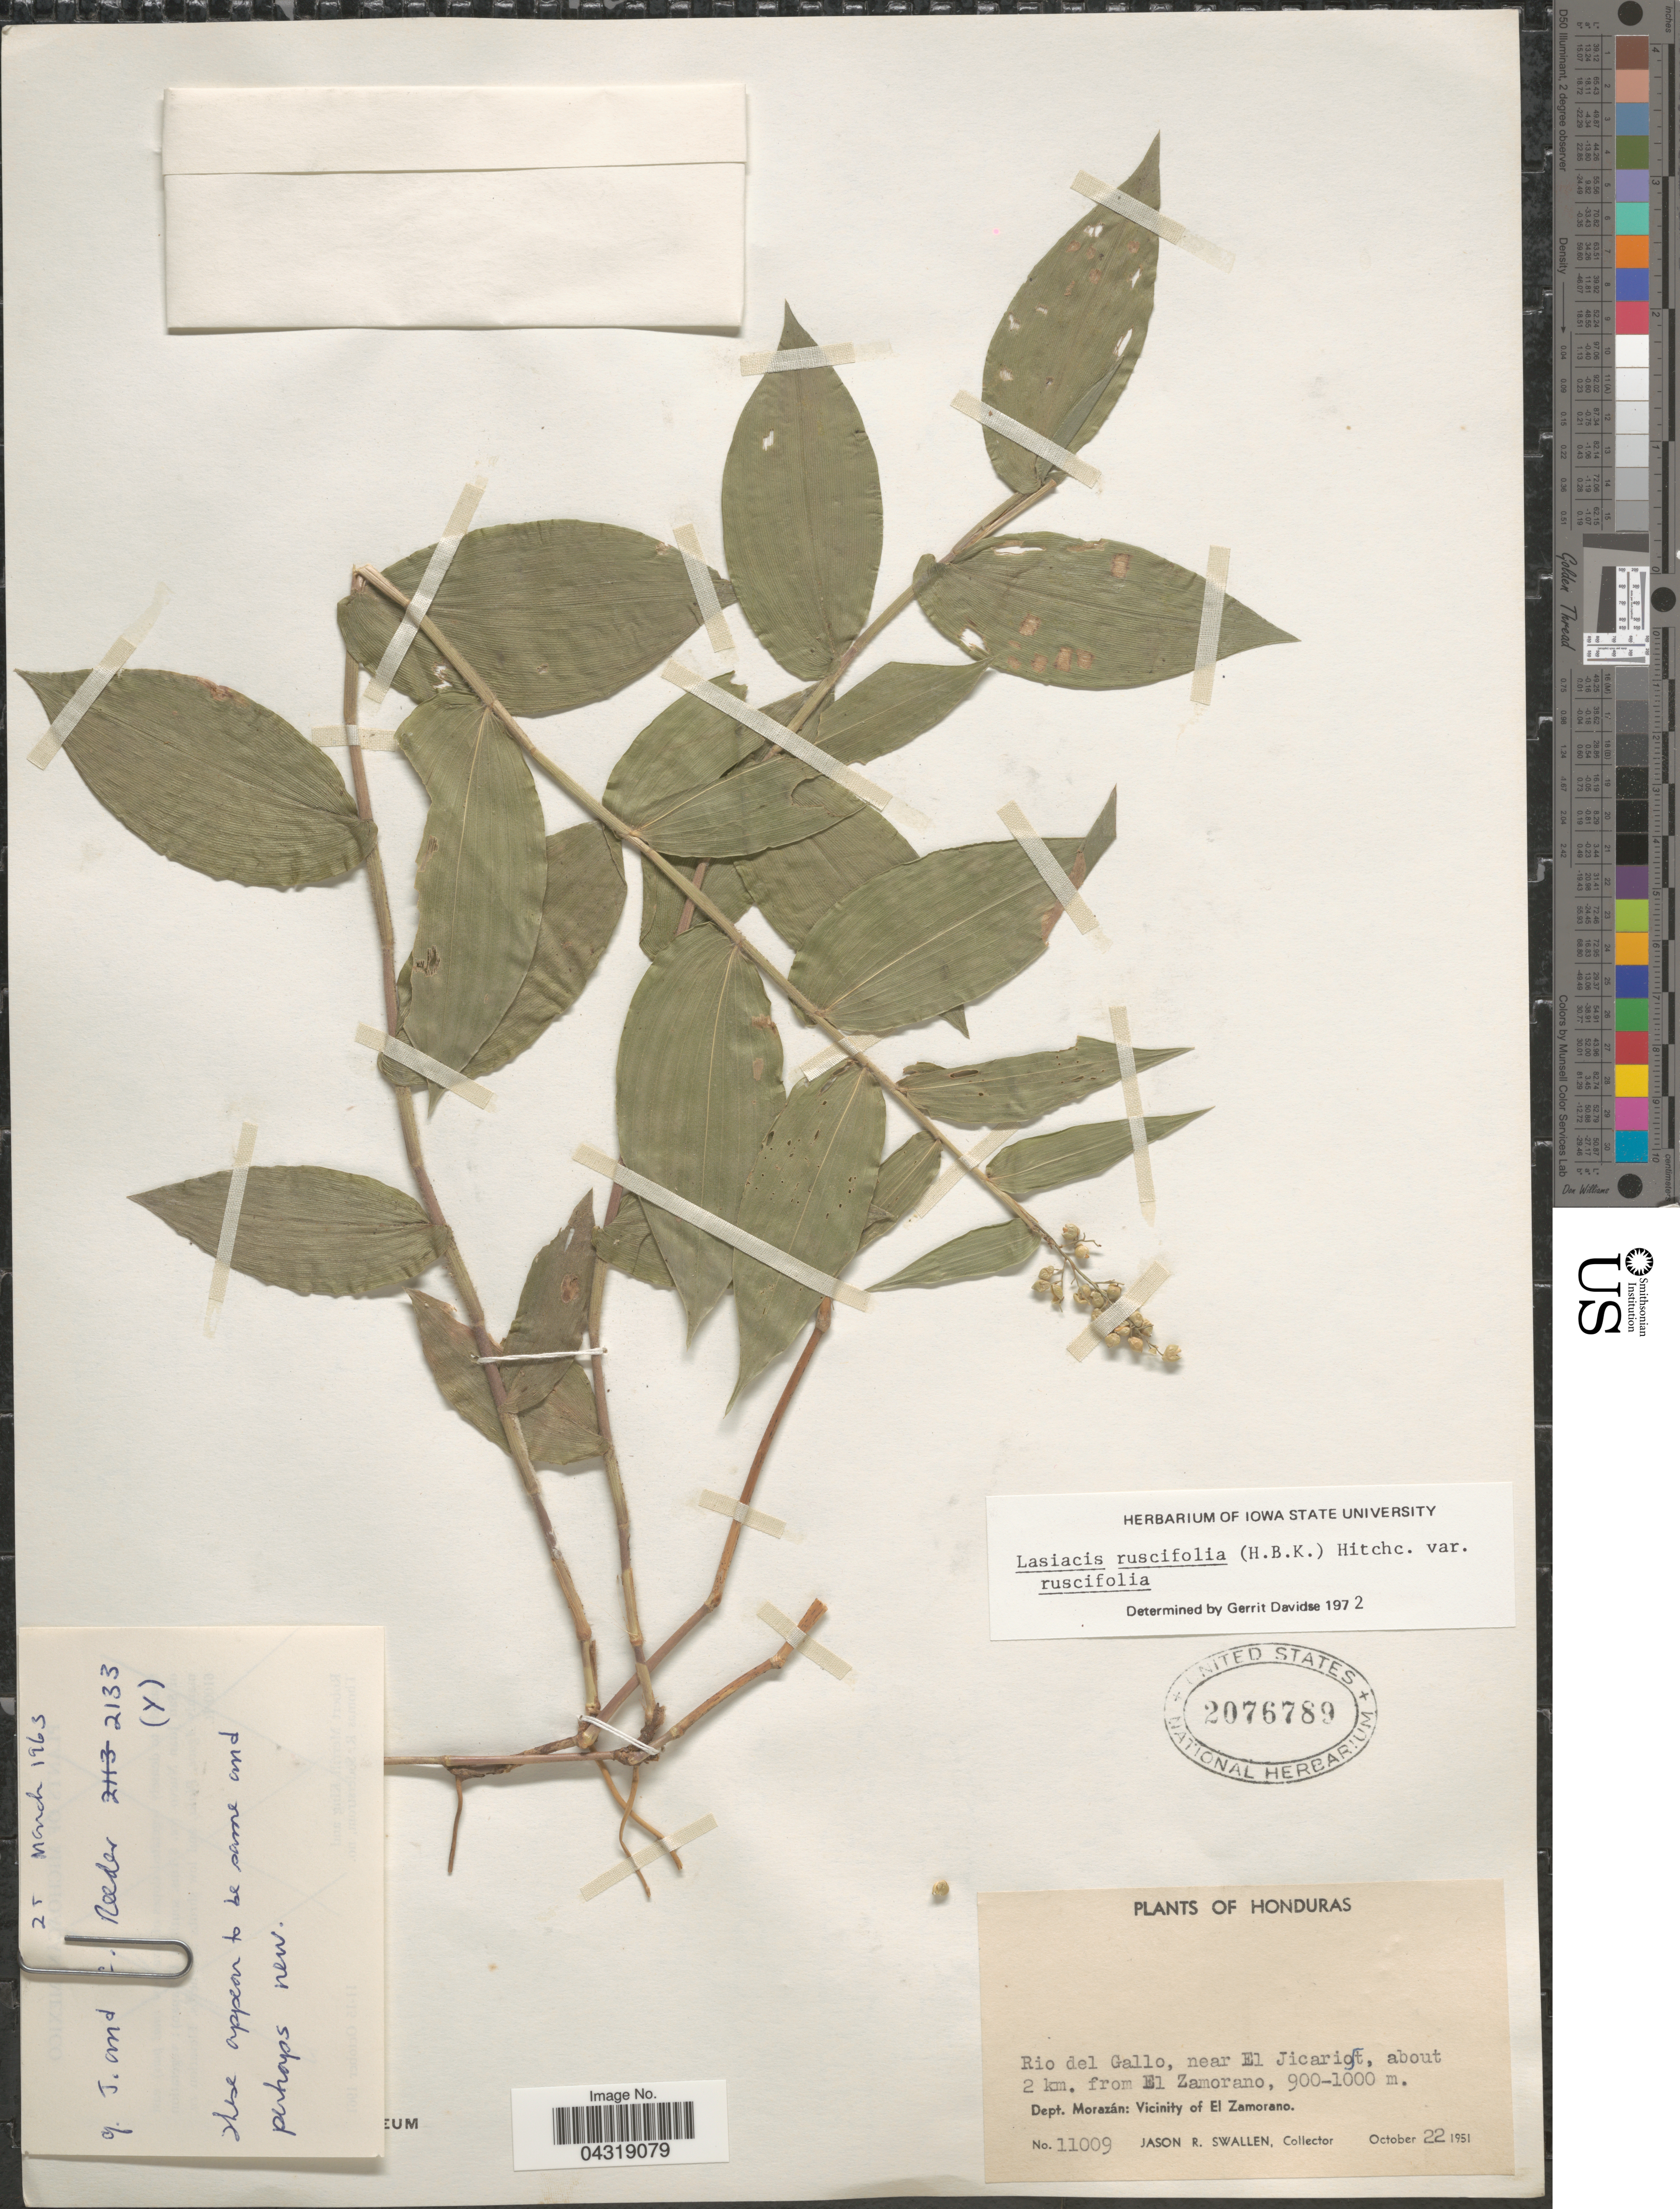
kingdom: Plantae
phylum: Tracheophyta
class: Liliopsida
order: Poales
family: Poaceae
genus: Lasiacis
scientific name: Lasiacis ruscifolia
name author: (Kunth) Hitchc.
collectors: J. R. Swallen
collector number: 11009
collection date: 1951-10-22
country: Honduras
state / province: Fco. Morazán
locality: Rio del Gallo, near El Jicarito, about 2 km. from El Zamorano. Dept. Morazán: Vicinity of El Zamorano.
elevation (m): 900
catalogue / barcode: US 2076789